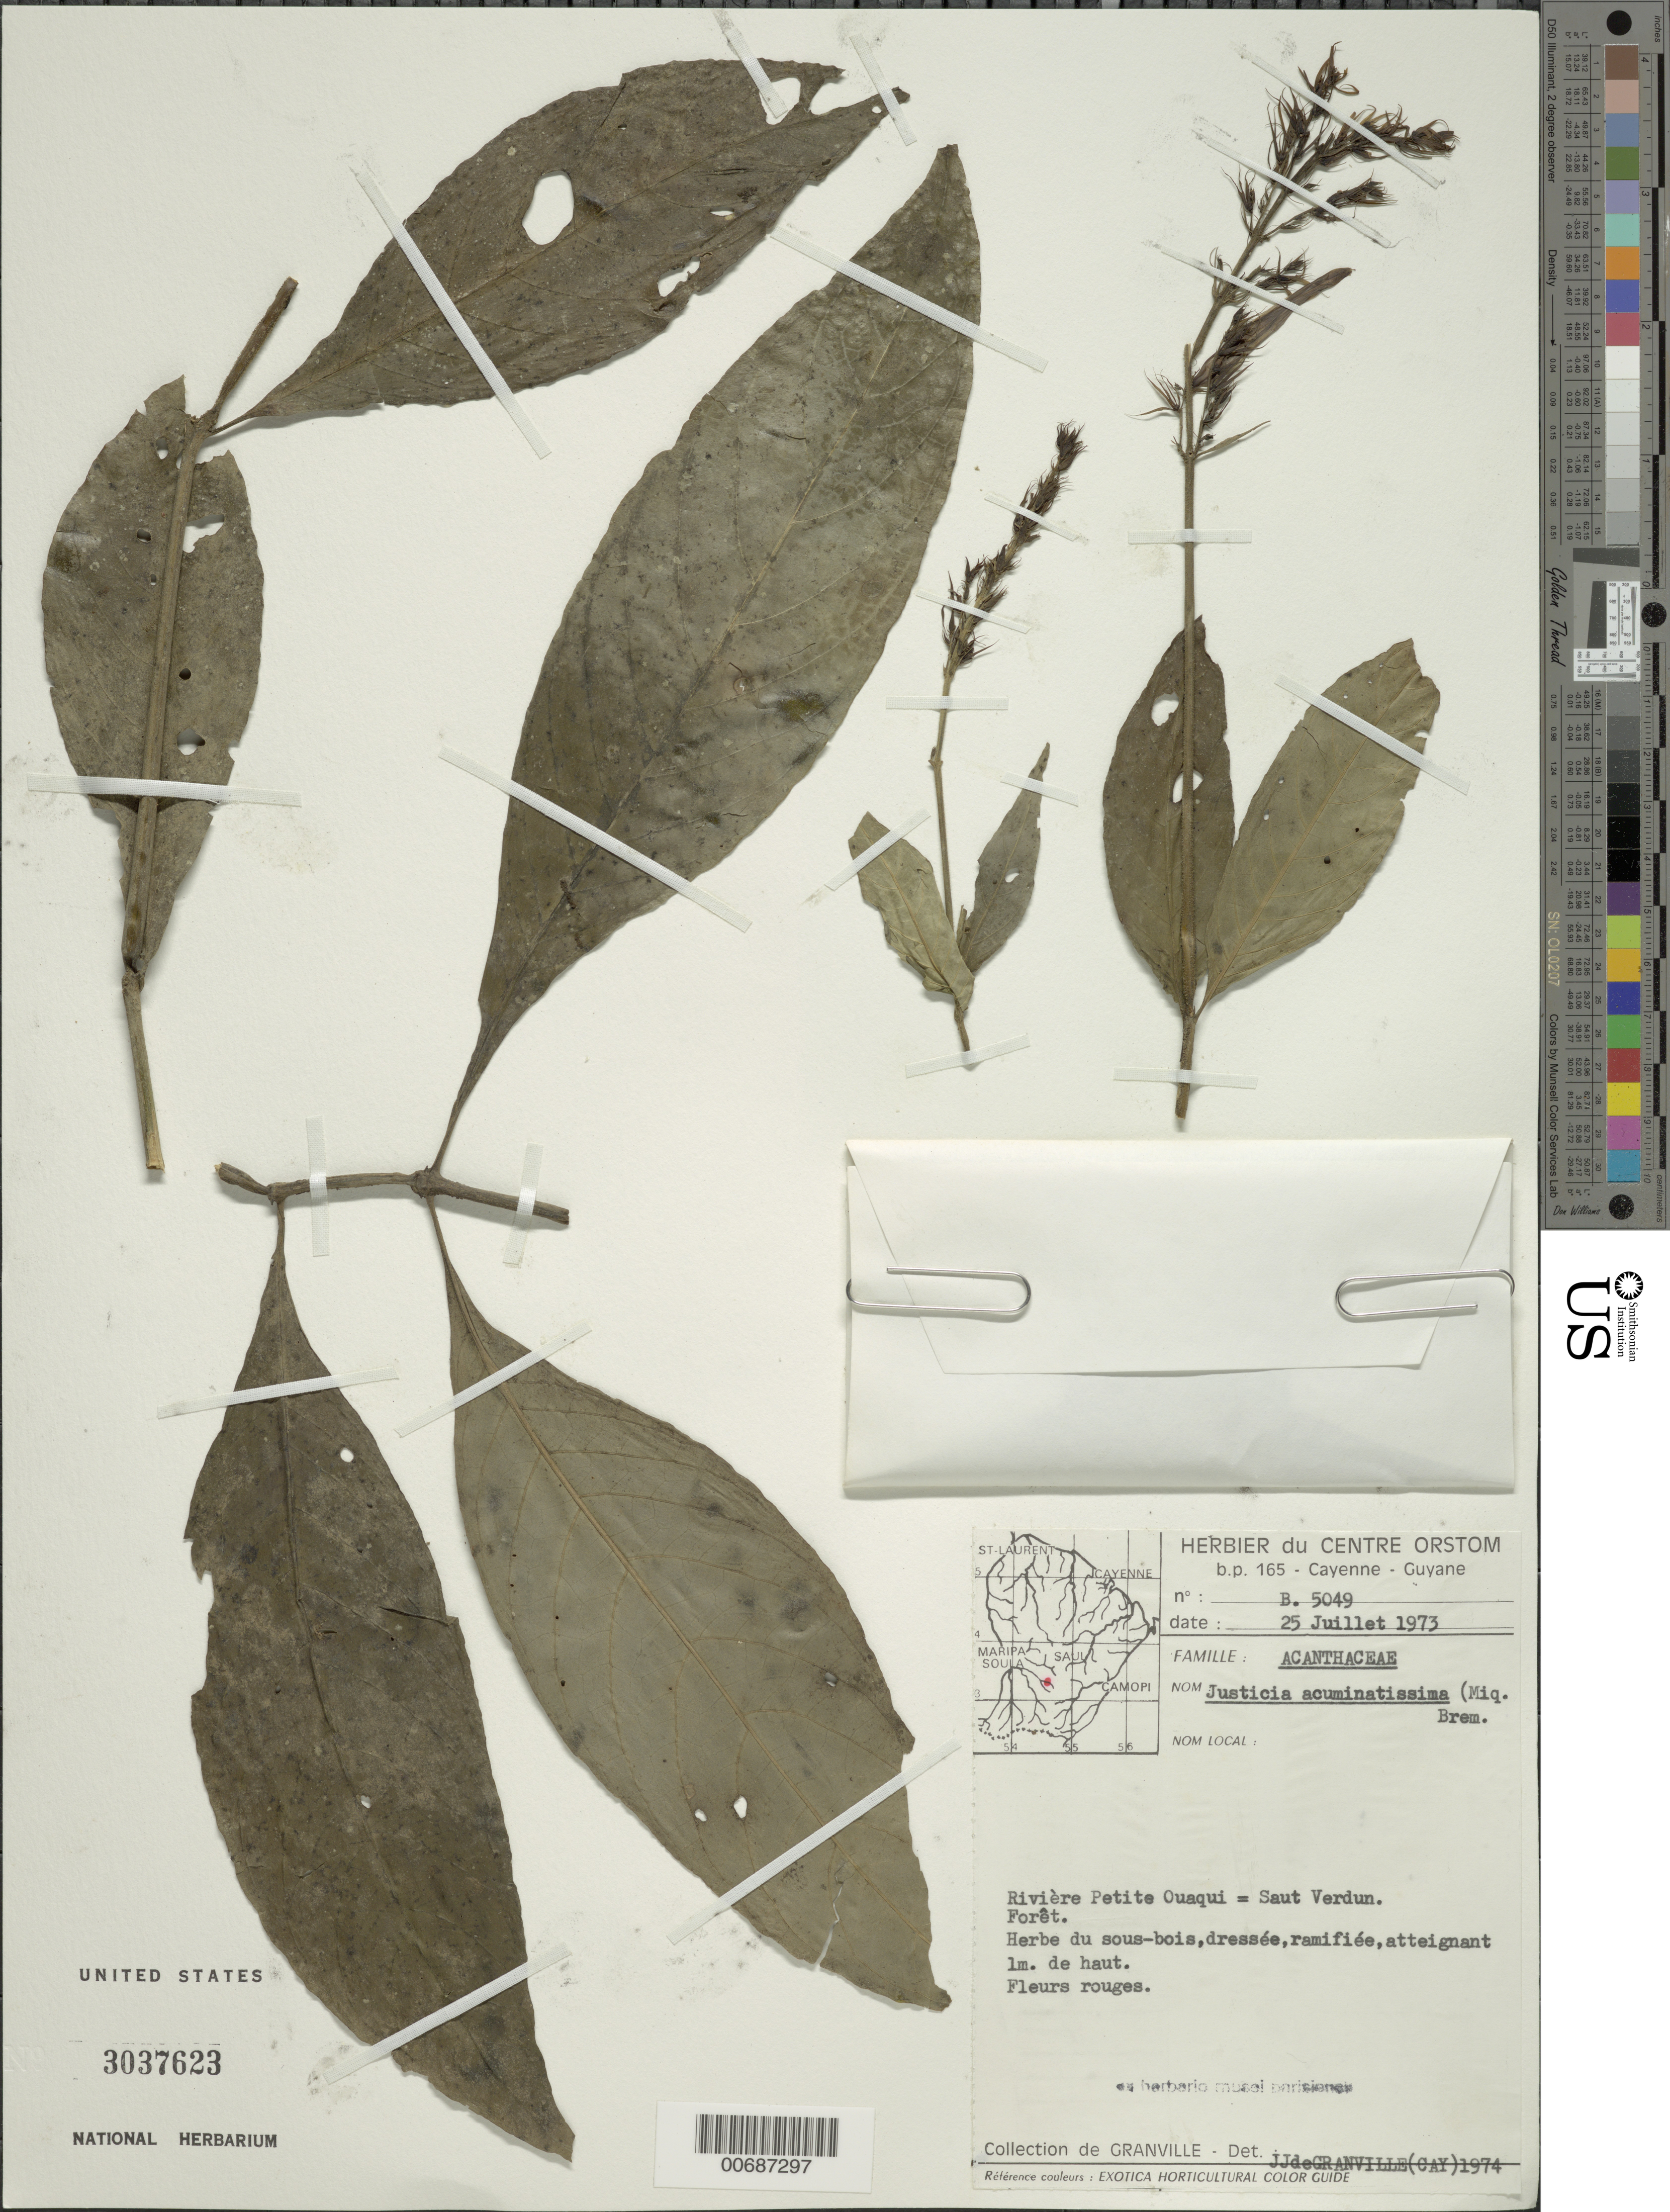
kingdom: Plantae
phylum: Tracheophyta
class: Magnoliopsida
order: Lamiales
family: Acanthaceae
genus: Justicia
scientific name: Justicia acuminatissima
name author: (Miq.) Bremek.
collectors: J.-J. de Granville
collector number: B 5049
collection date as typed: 25-Jul-73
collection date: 1973-07-25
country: French Guiana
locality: Rivière Petite Quaqui, Saut Verdun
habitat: Forêt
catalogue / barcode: US 3037612